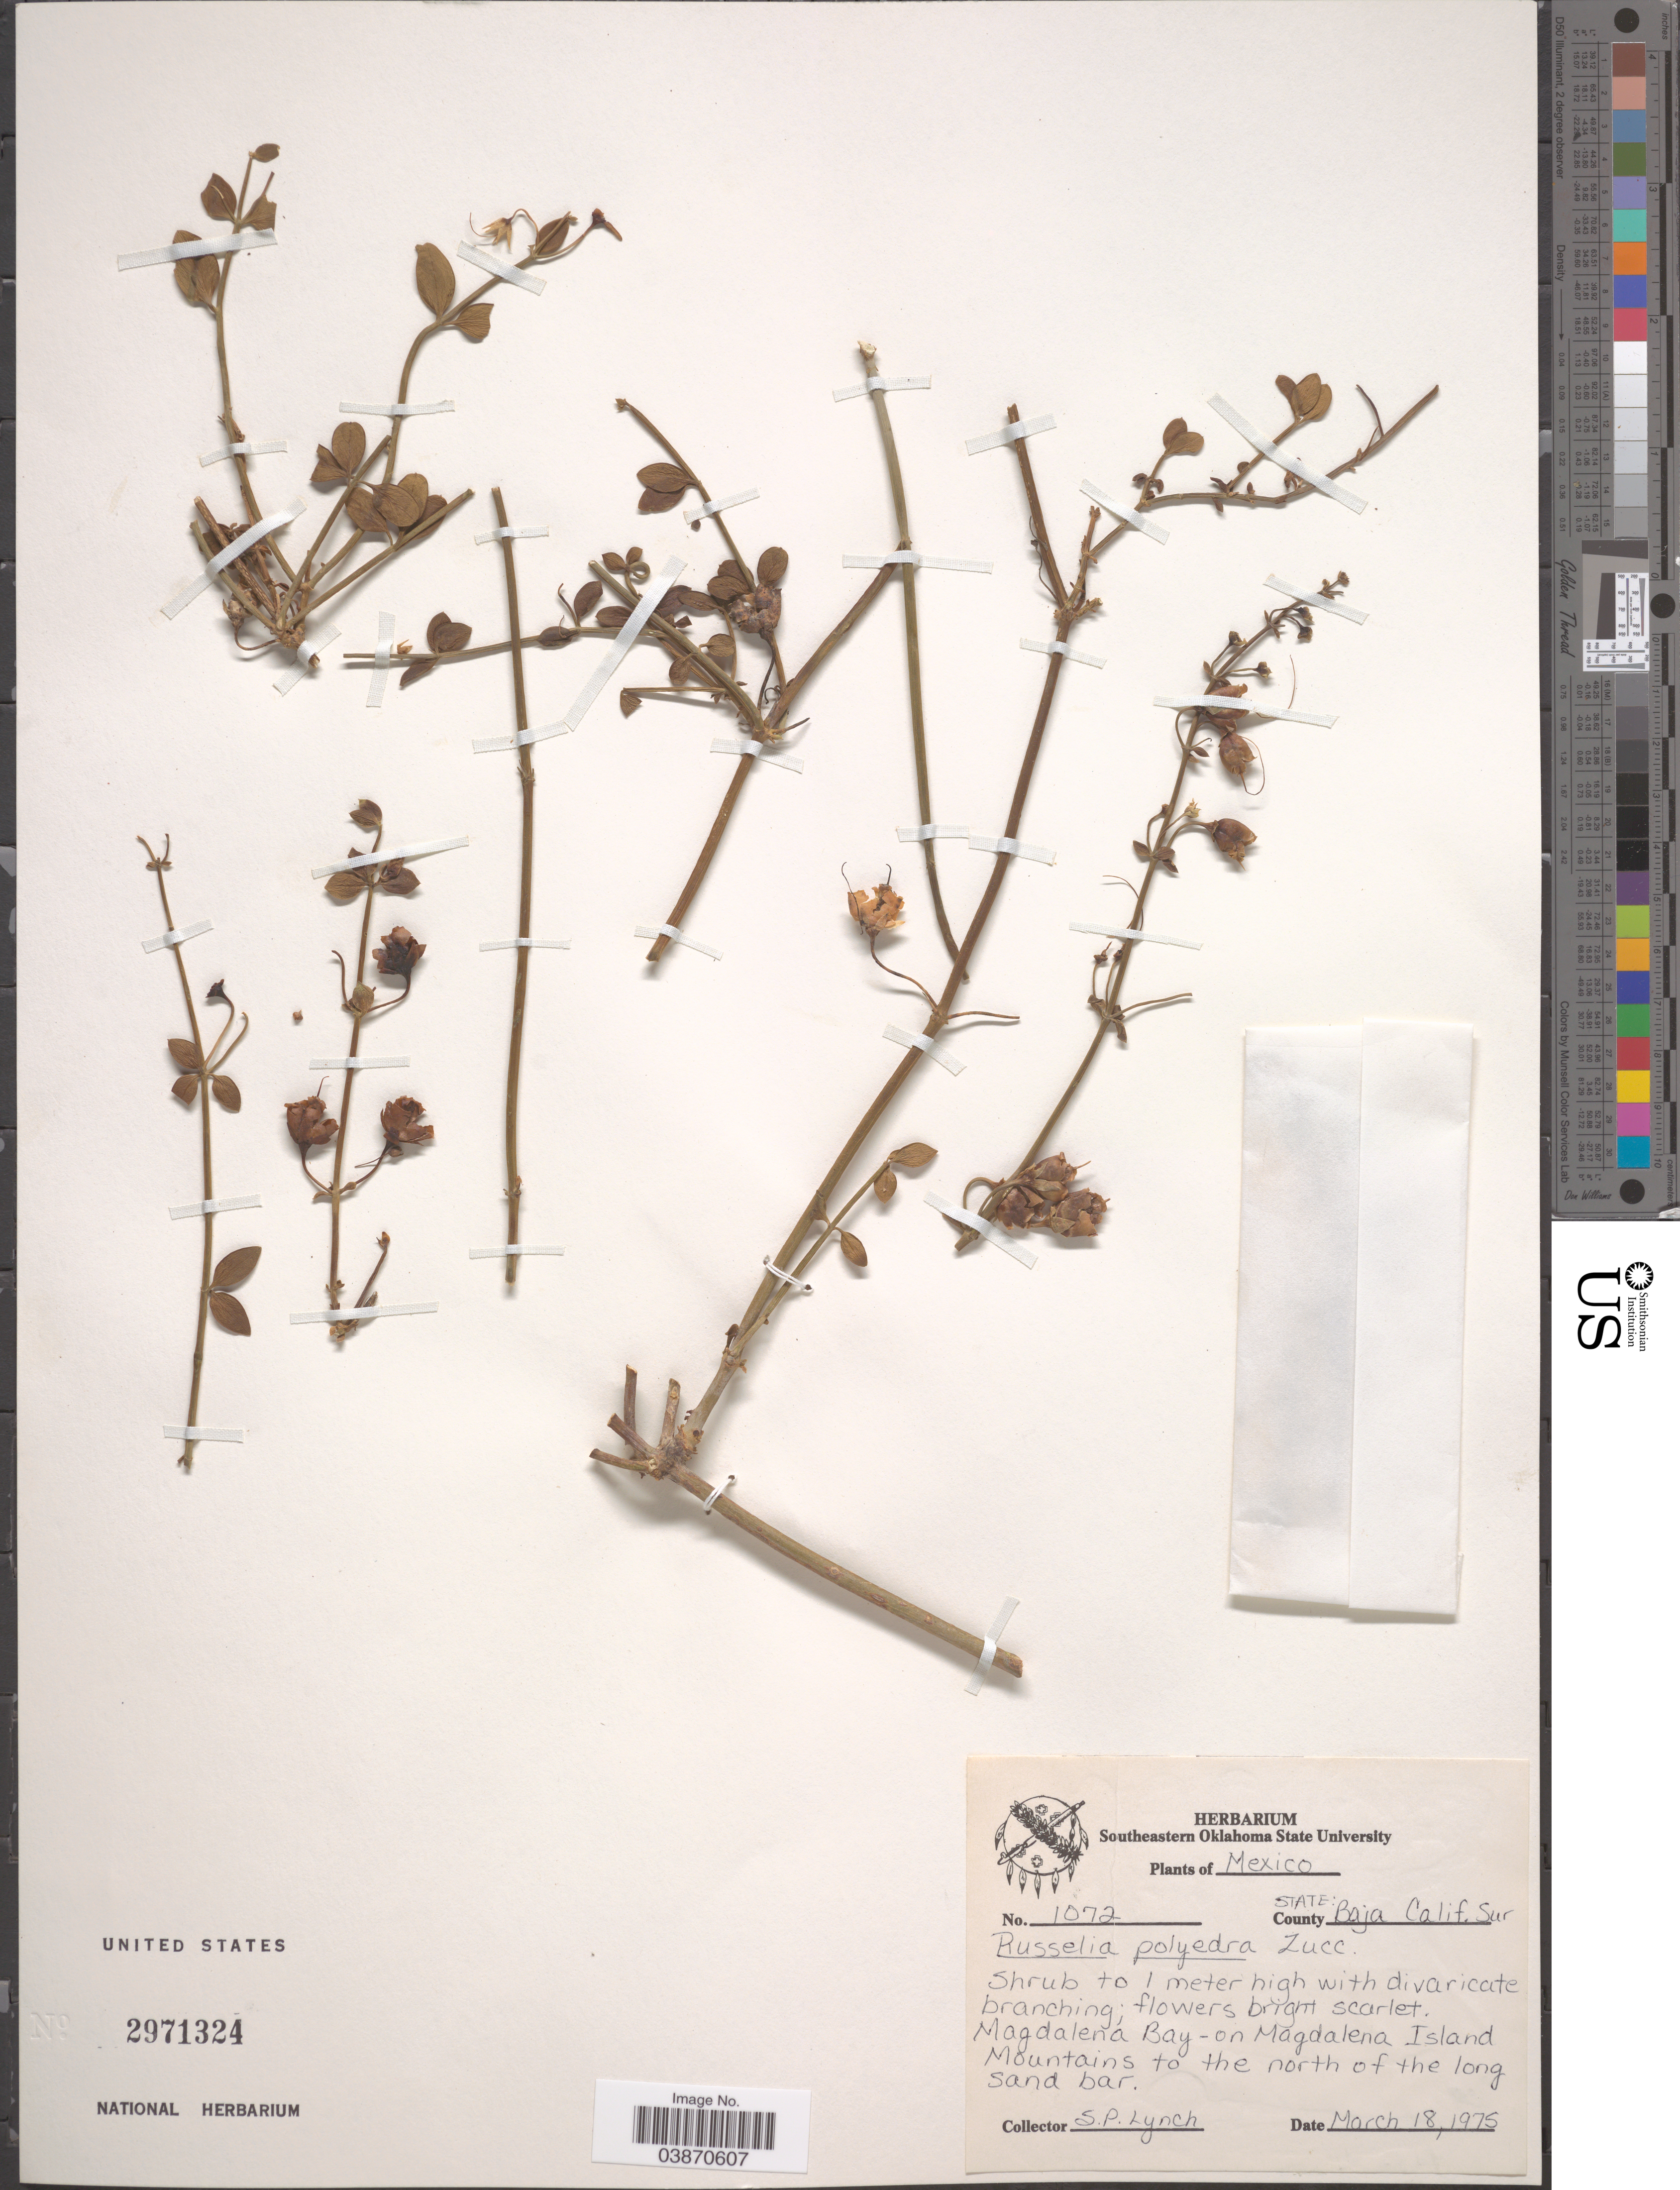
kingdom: Plantae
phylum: Tracheophyta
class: Magnoliopsida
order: Lamiales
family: Plantaginaceae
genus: Russelia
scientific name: Russelia polyedra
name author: Zucc.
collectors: S. P. Lynch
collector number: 1072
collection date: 1975-03-18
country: Mexico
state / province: Baja California Sur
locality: County Baja Calif. Sur. Magdalena Bay - on Magdalena Island. Mountains to the north of the long sand bar.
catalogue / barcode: US 2971324